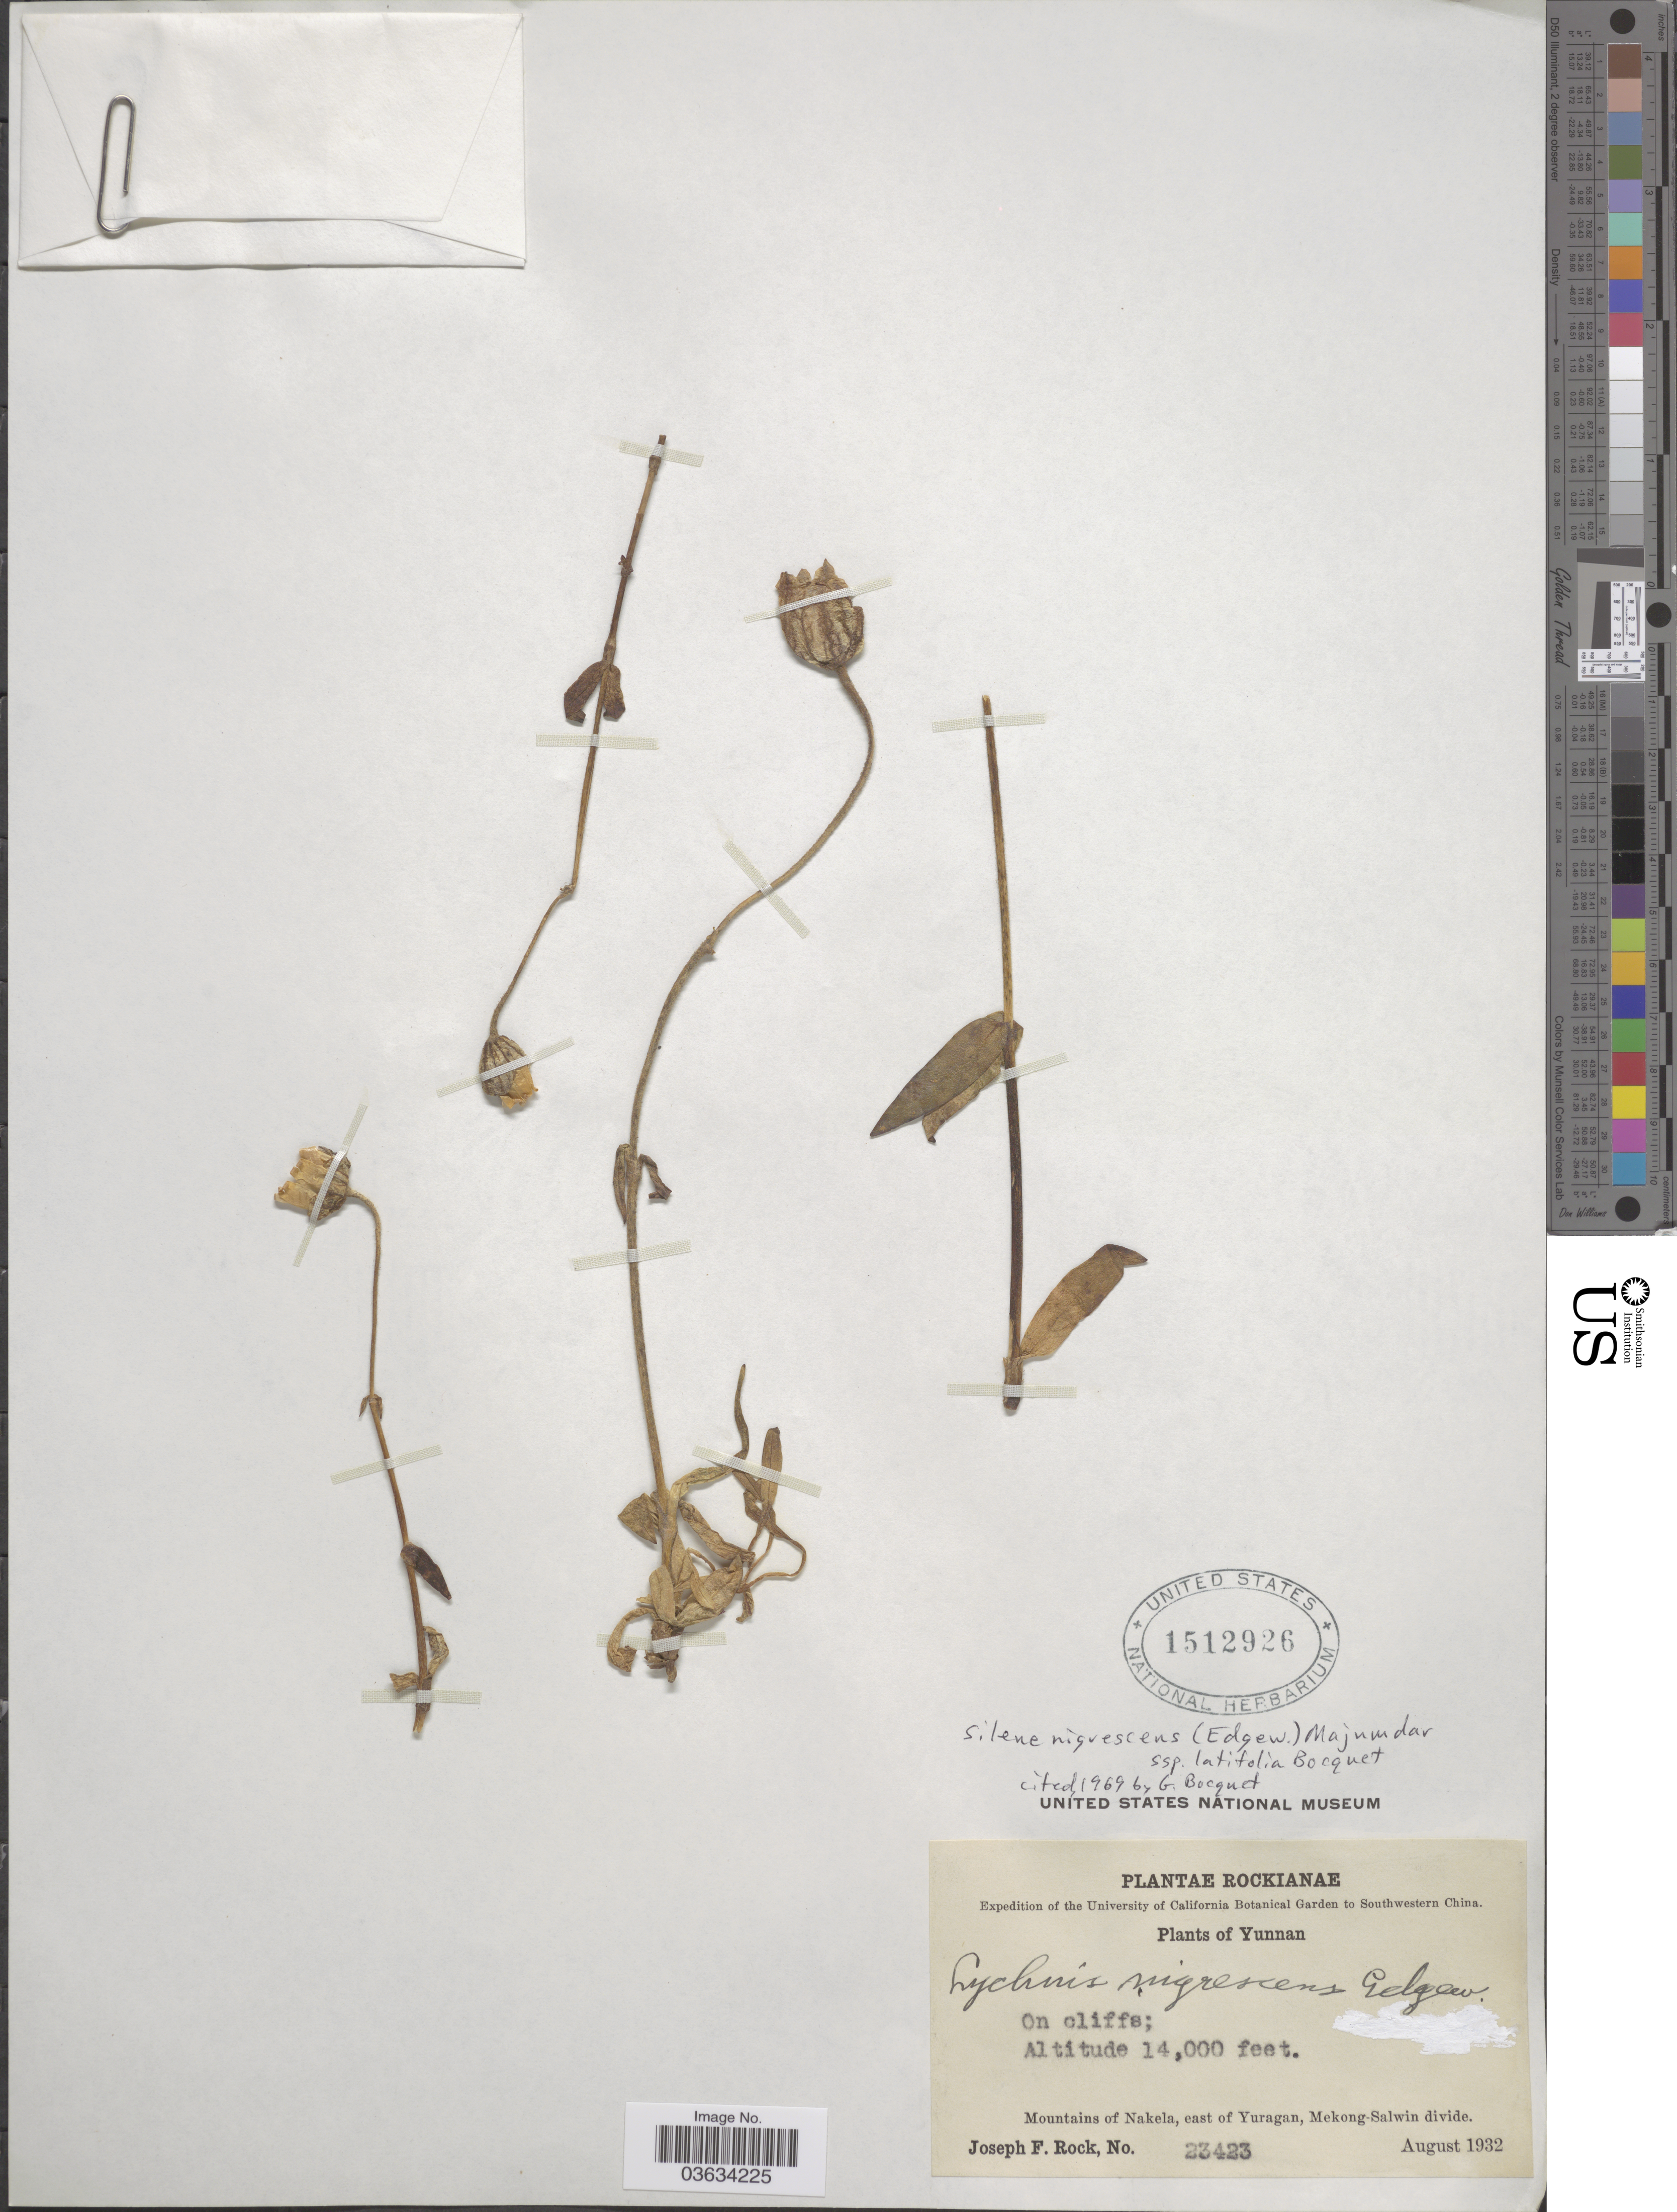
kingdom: Plantae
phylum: Tracheophyta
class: Magnoliopsida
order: Caryophyllales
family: Caryophyllaceae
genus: Silene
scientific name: Silene nigrescens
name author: (Edgew.) Majumdar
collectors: J. F. Rock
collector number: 23423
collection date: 1932-08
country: China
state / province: Yunnan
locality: To Southwestern China. Mountains of Nakela, east of Yuragan, Mekong-Salwin divide.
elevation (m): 4267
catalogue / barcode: US 1512926